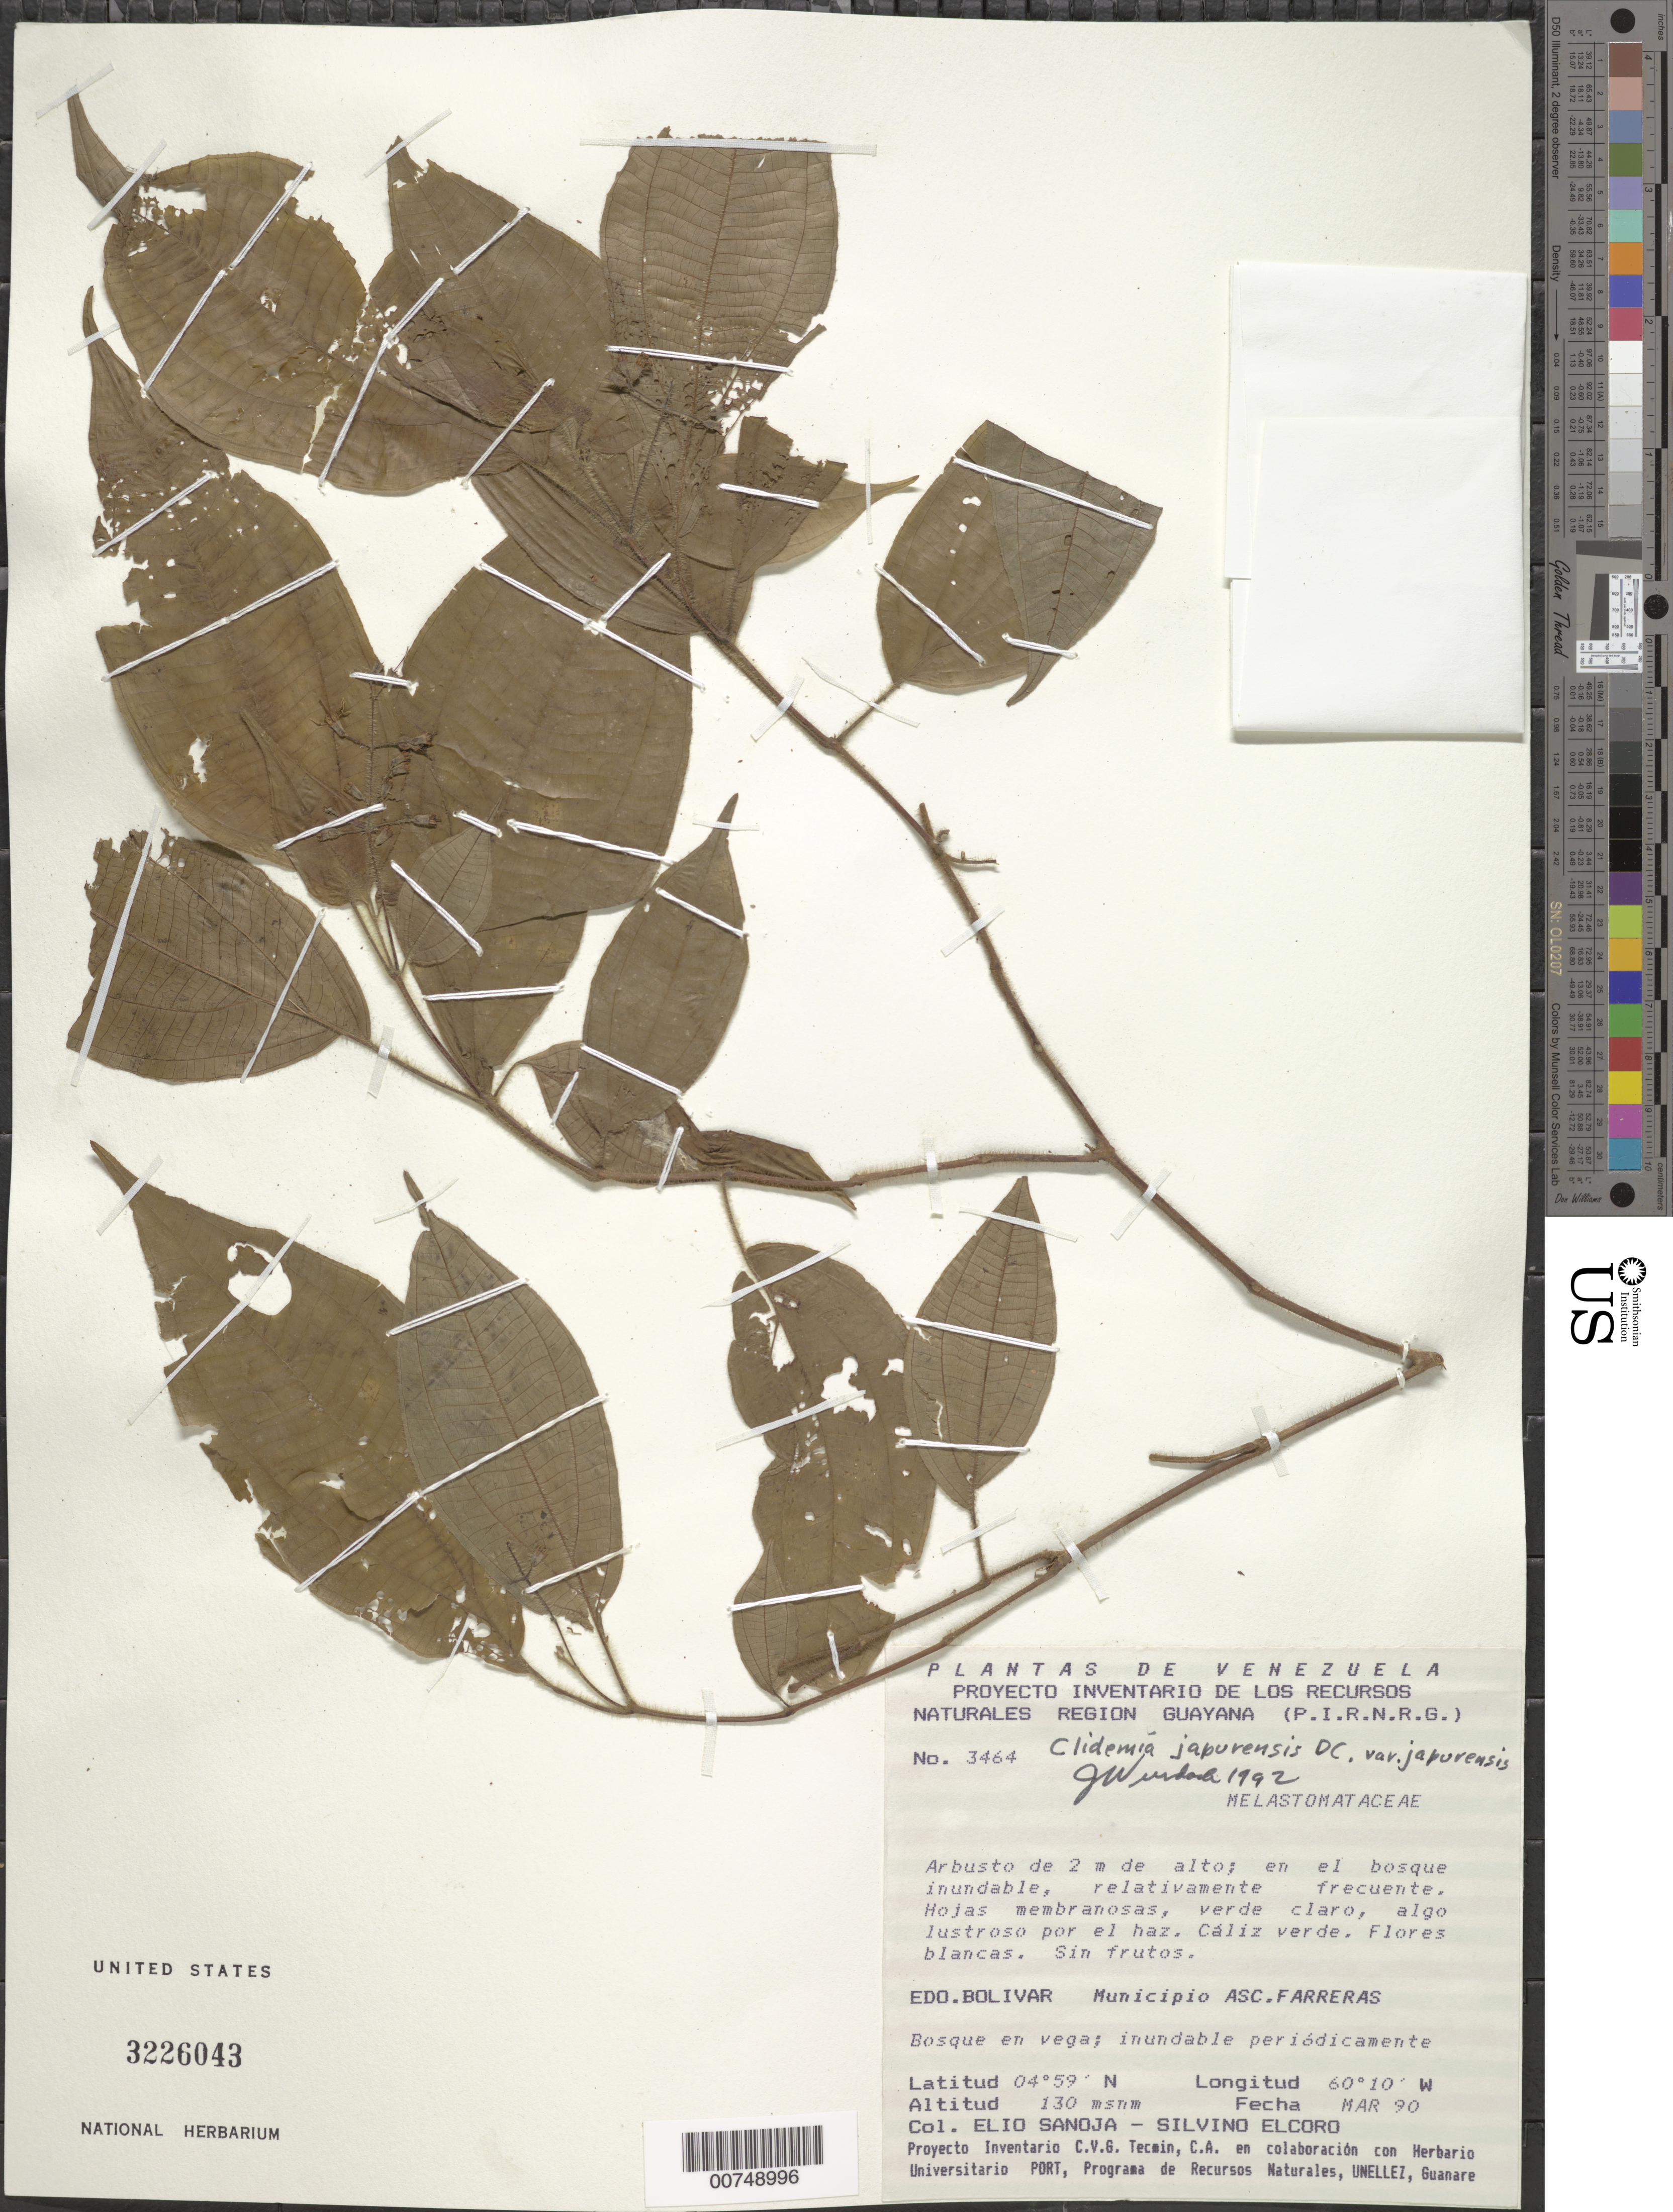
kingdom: Plantae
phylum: Tracheophyta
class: Magnoliopsida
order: Myrtales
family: Melastomataceae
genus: Clidemia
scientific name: Clidemia japurensis var. japurensis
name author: DC.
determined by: Wurdack, John J., (US), US (UNITED STATES)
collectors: E. Sanoja & S. Elcoro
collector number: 3464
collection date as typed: Mar-90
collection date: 1990-03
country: Venezuela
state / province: Bolívar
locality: Mun. Asc. Farreras; Maripa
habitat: Bosque en vega; inundable periodicamente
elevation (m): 130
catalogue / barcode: US 3226043